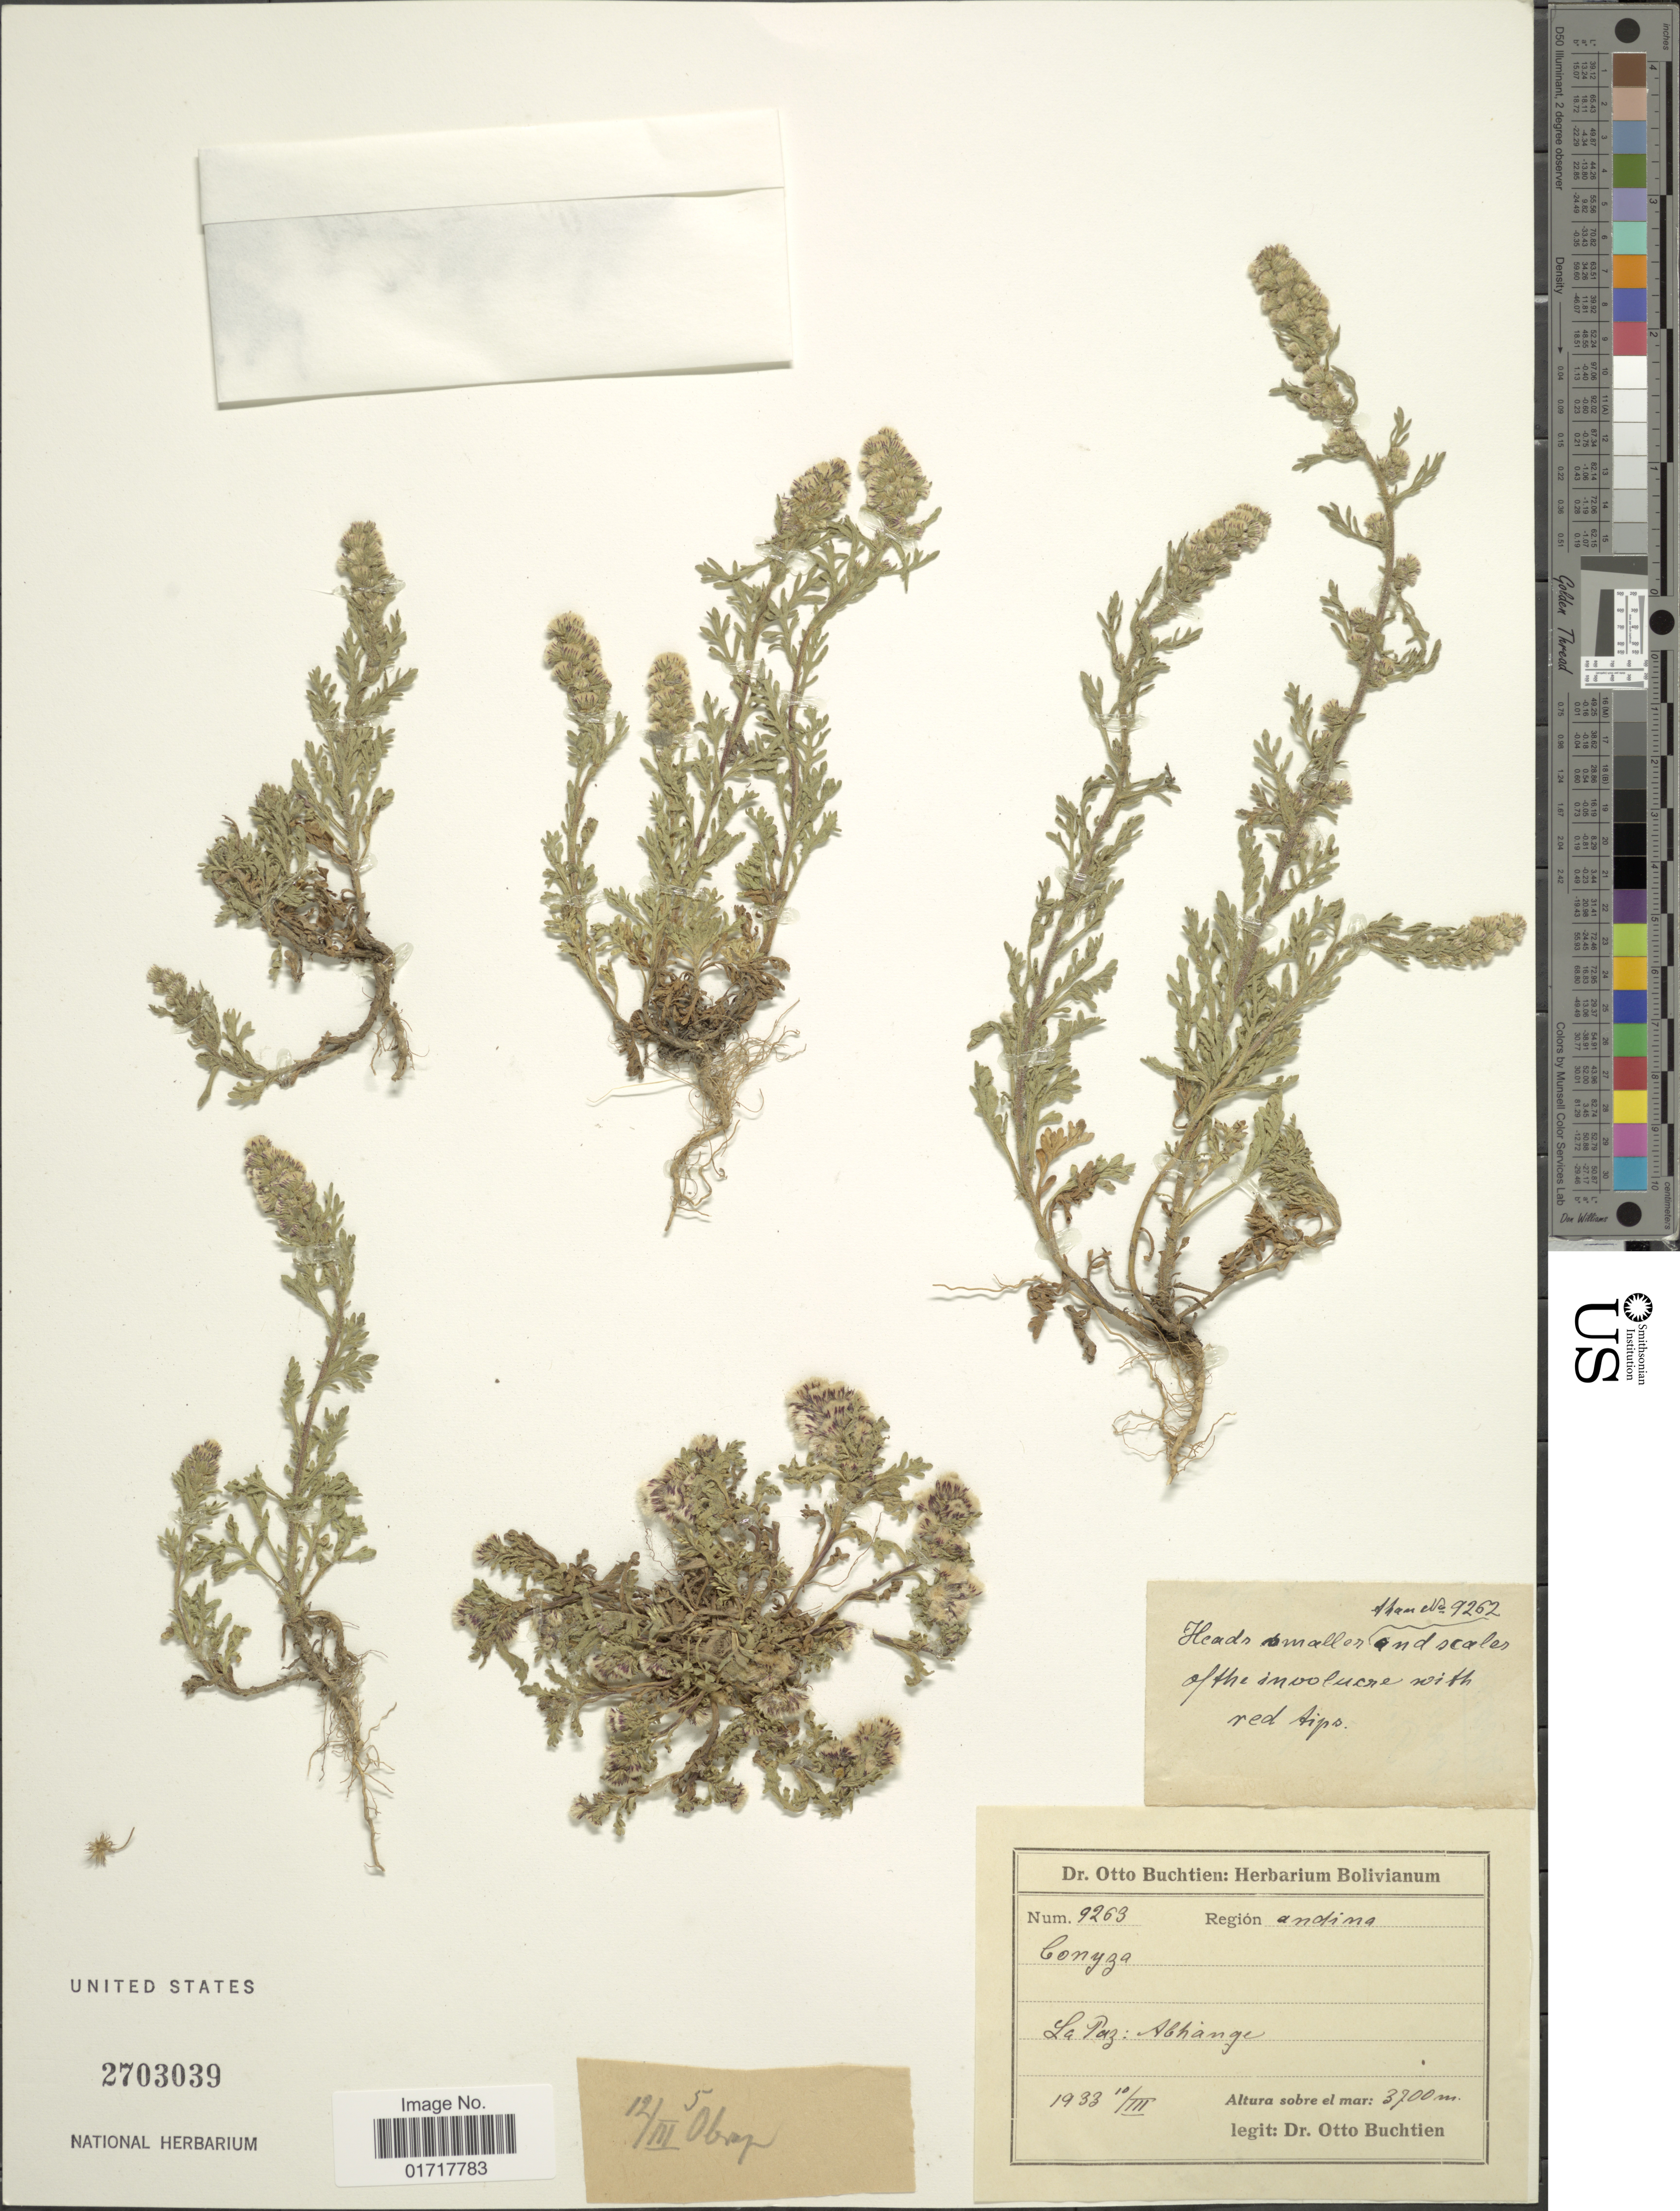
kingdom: Plantae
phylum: Tracheophyta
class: Magnoliopsida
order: Asterales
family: Asteraceae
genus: Conyza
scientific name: Conyza sp.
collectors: O. Buchtien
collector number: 9263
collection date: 1933-03-10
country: Bolivia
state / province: La Paz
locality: La Paz: Abhange, region andina.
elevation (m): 3700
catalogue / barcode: US 2703039